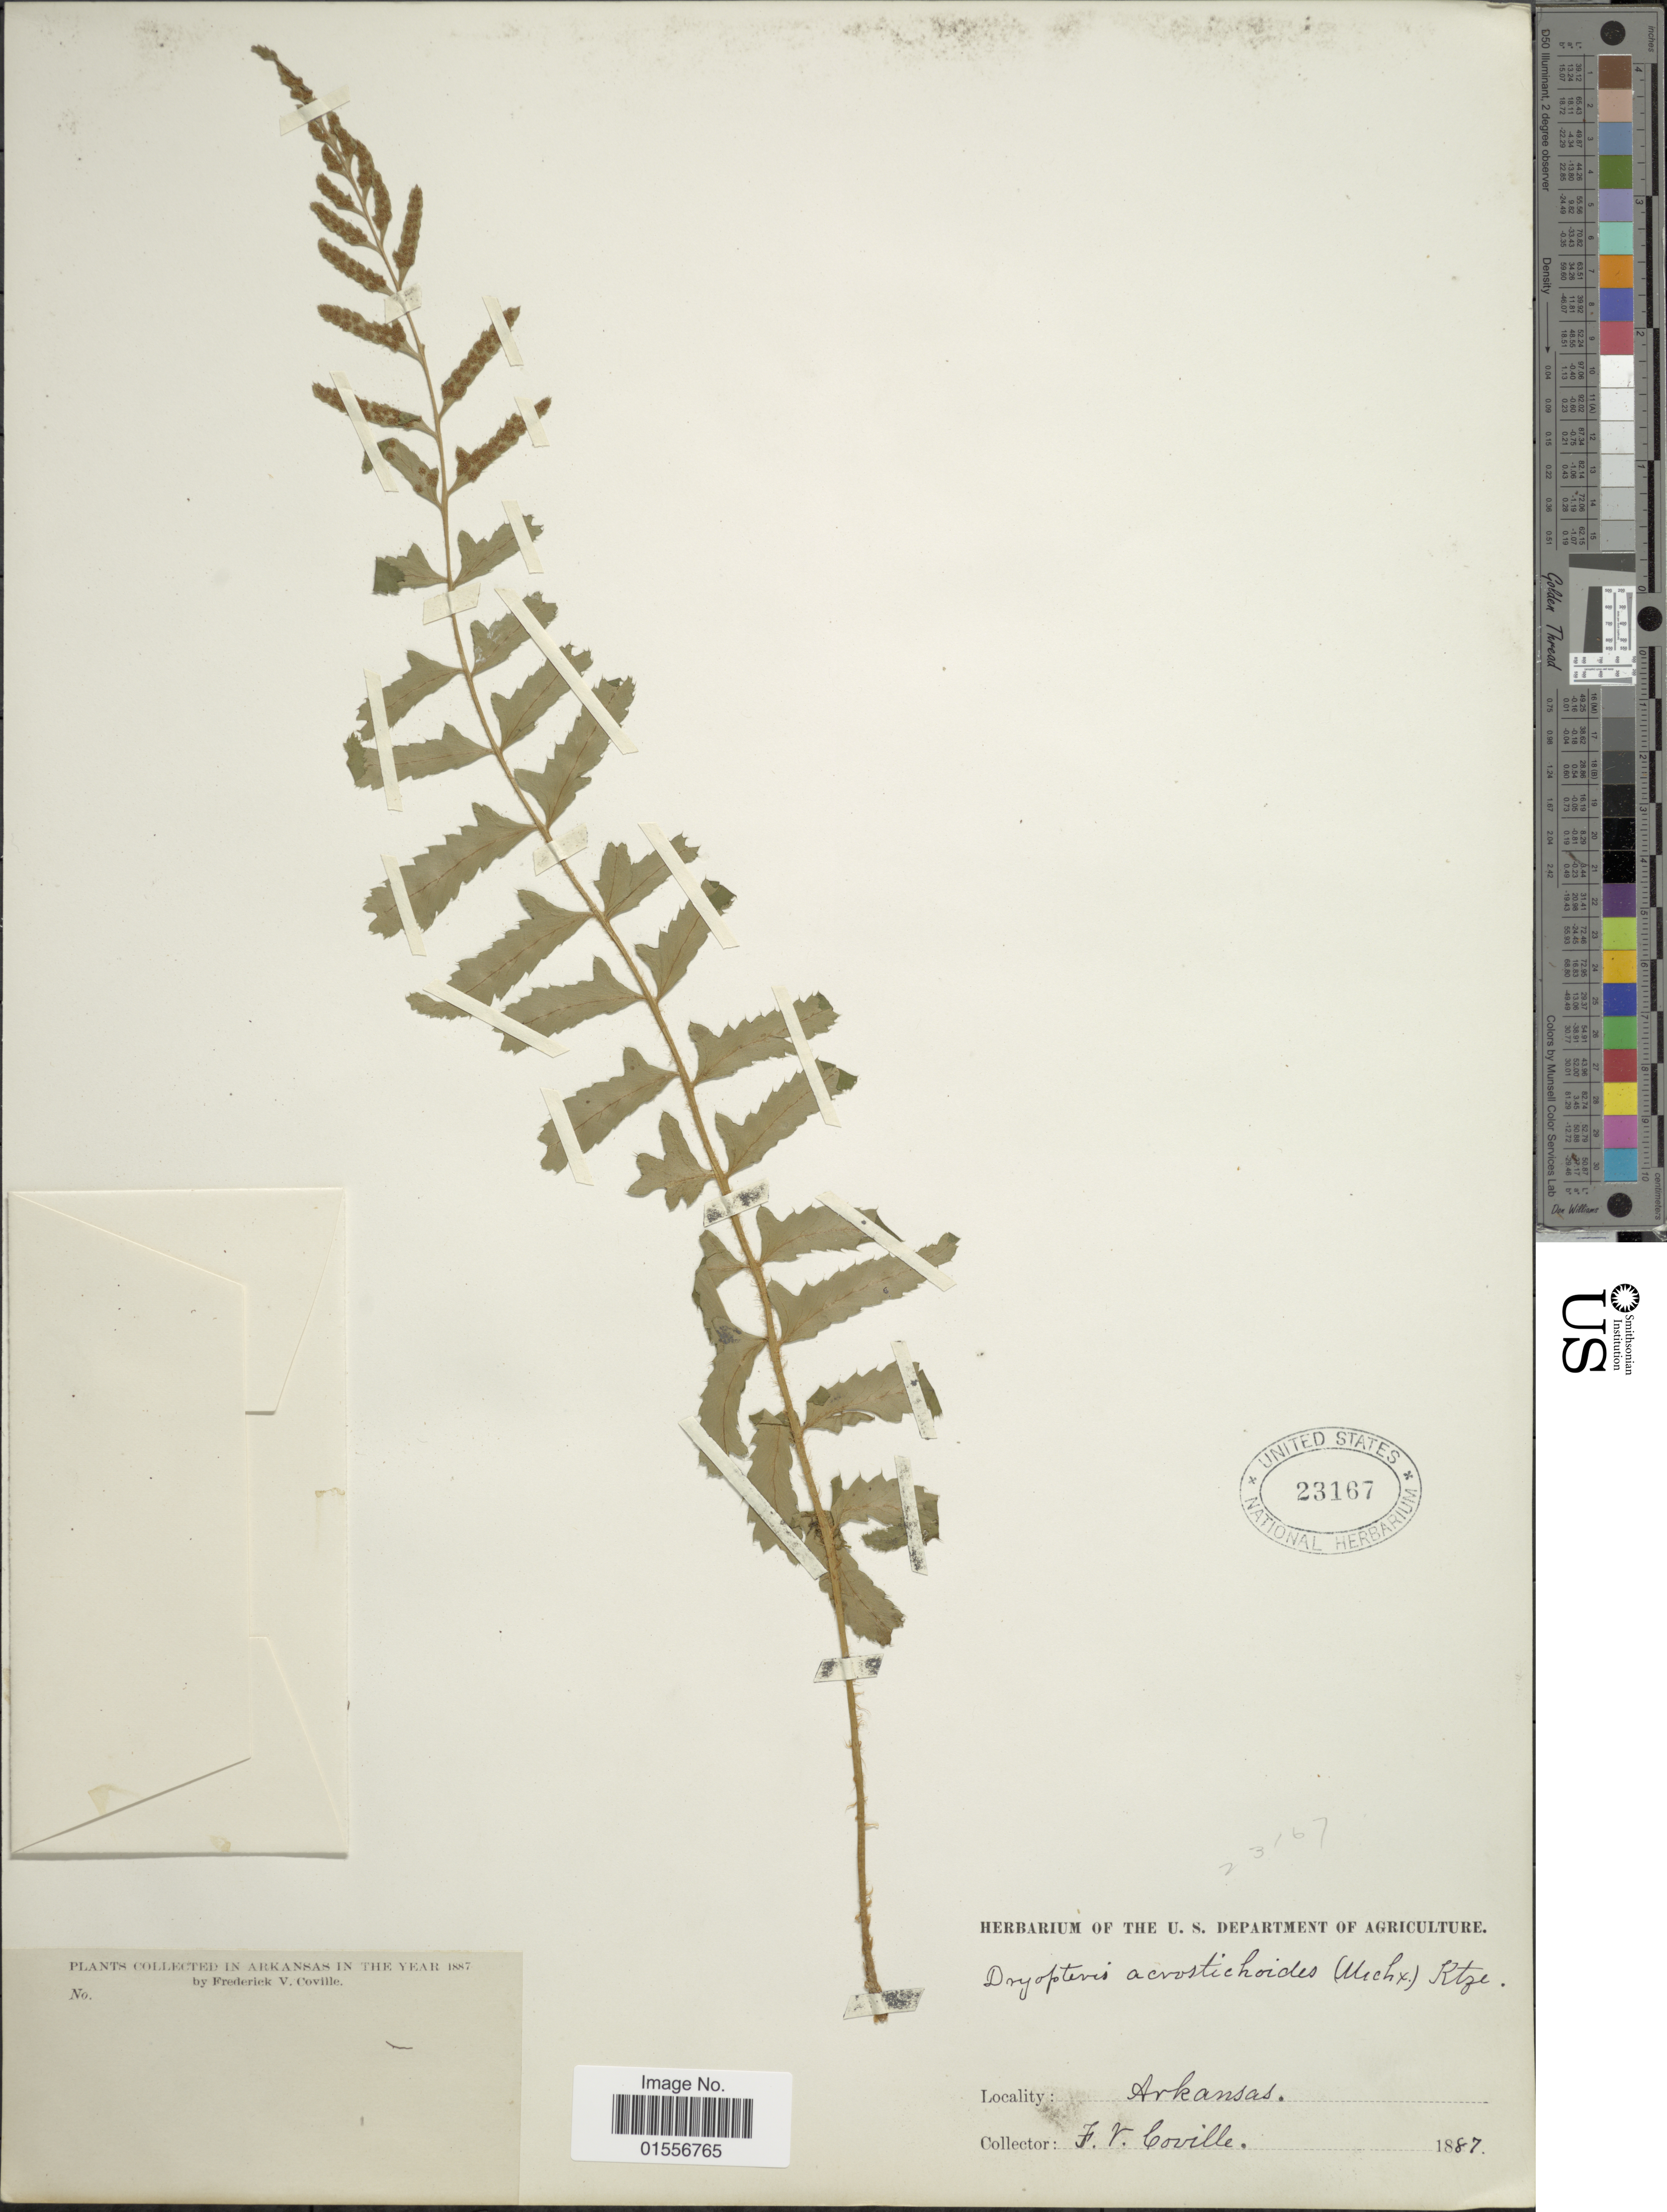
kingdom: Plantae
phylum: Tracheophyta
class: Polypodiopsida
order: Polypodiales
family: Dryopteridaceae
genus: Polystichum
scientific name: Polystichum acrostichoides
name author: (Michx.) Schott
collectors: F. V. Coville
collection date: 1887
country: United States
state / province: Arkansas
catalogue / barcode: US 23167